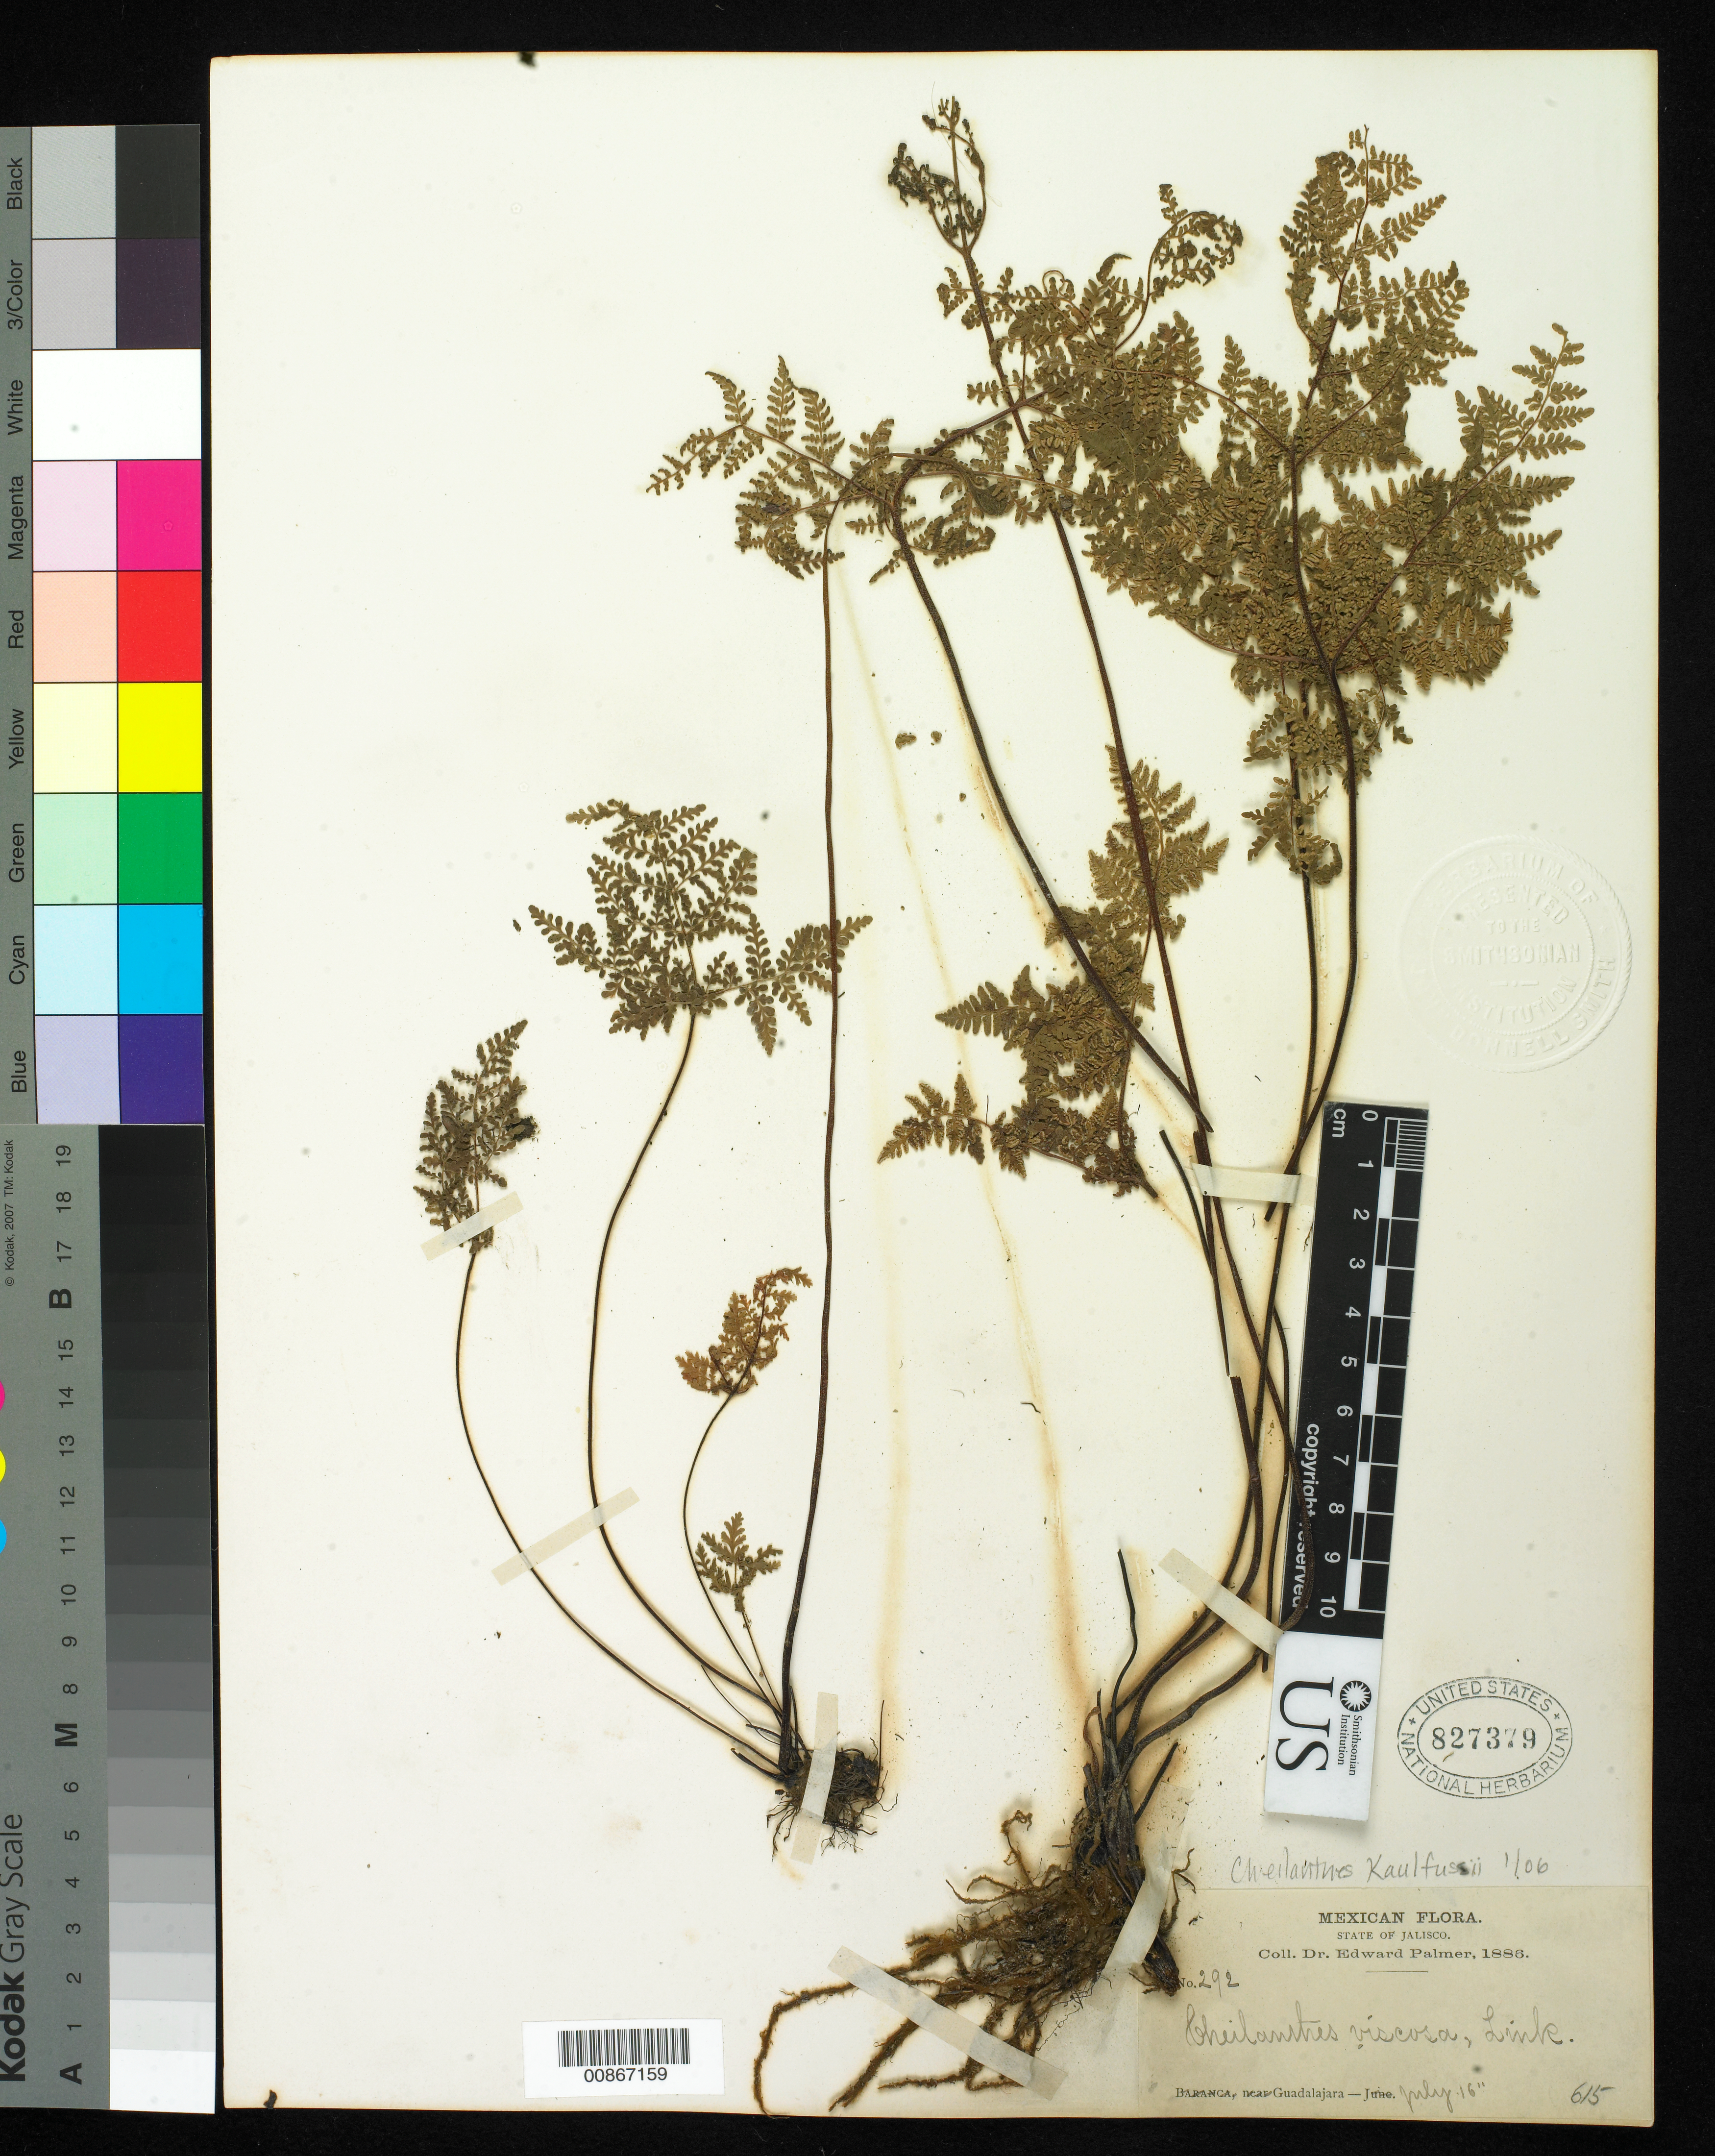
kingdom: Plantae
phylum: Tracheophyta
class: Polypodiopsida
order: Polypodiales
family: Pteridaceae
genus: Gaga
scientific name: Gaga kaulfussii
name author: (Kunze) Fay W. Li & Windham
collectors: E. Palmer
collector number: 292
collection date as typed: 16 Jul 1886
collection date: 1886-07-16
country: Mexico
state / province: Jalisco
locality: Guadalajara, Jalisco.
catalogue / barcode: US 827379